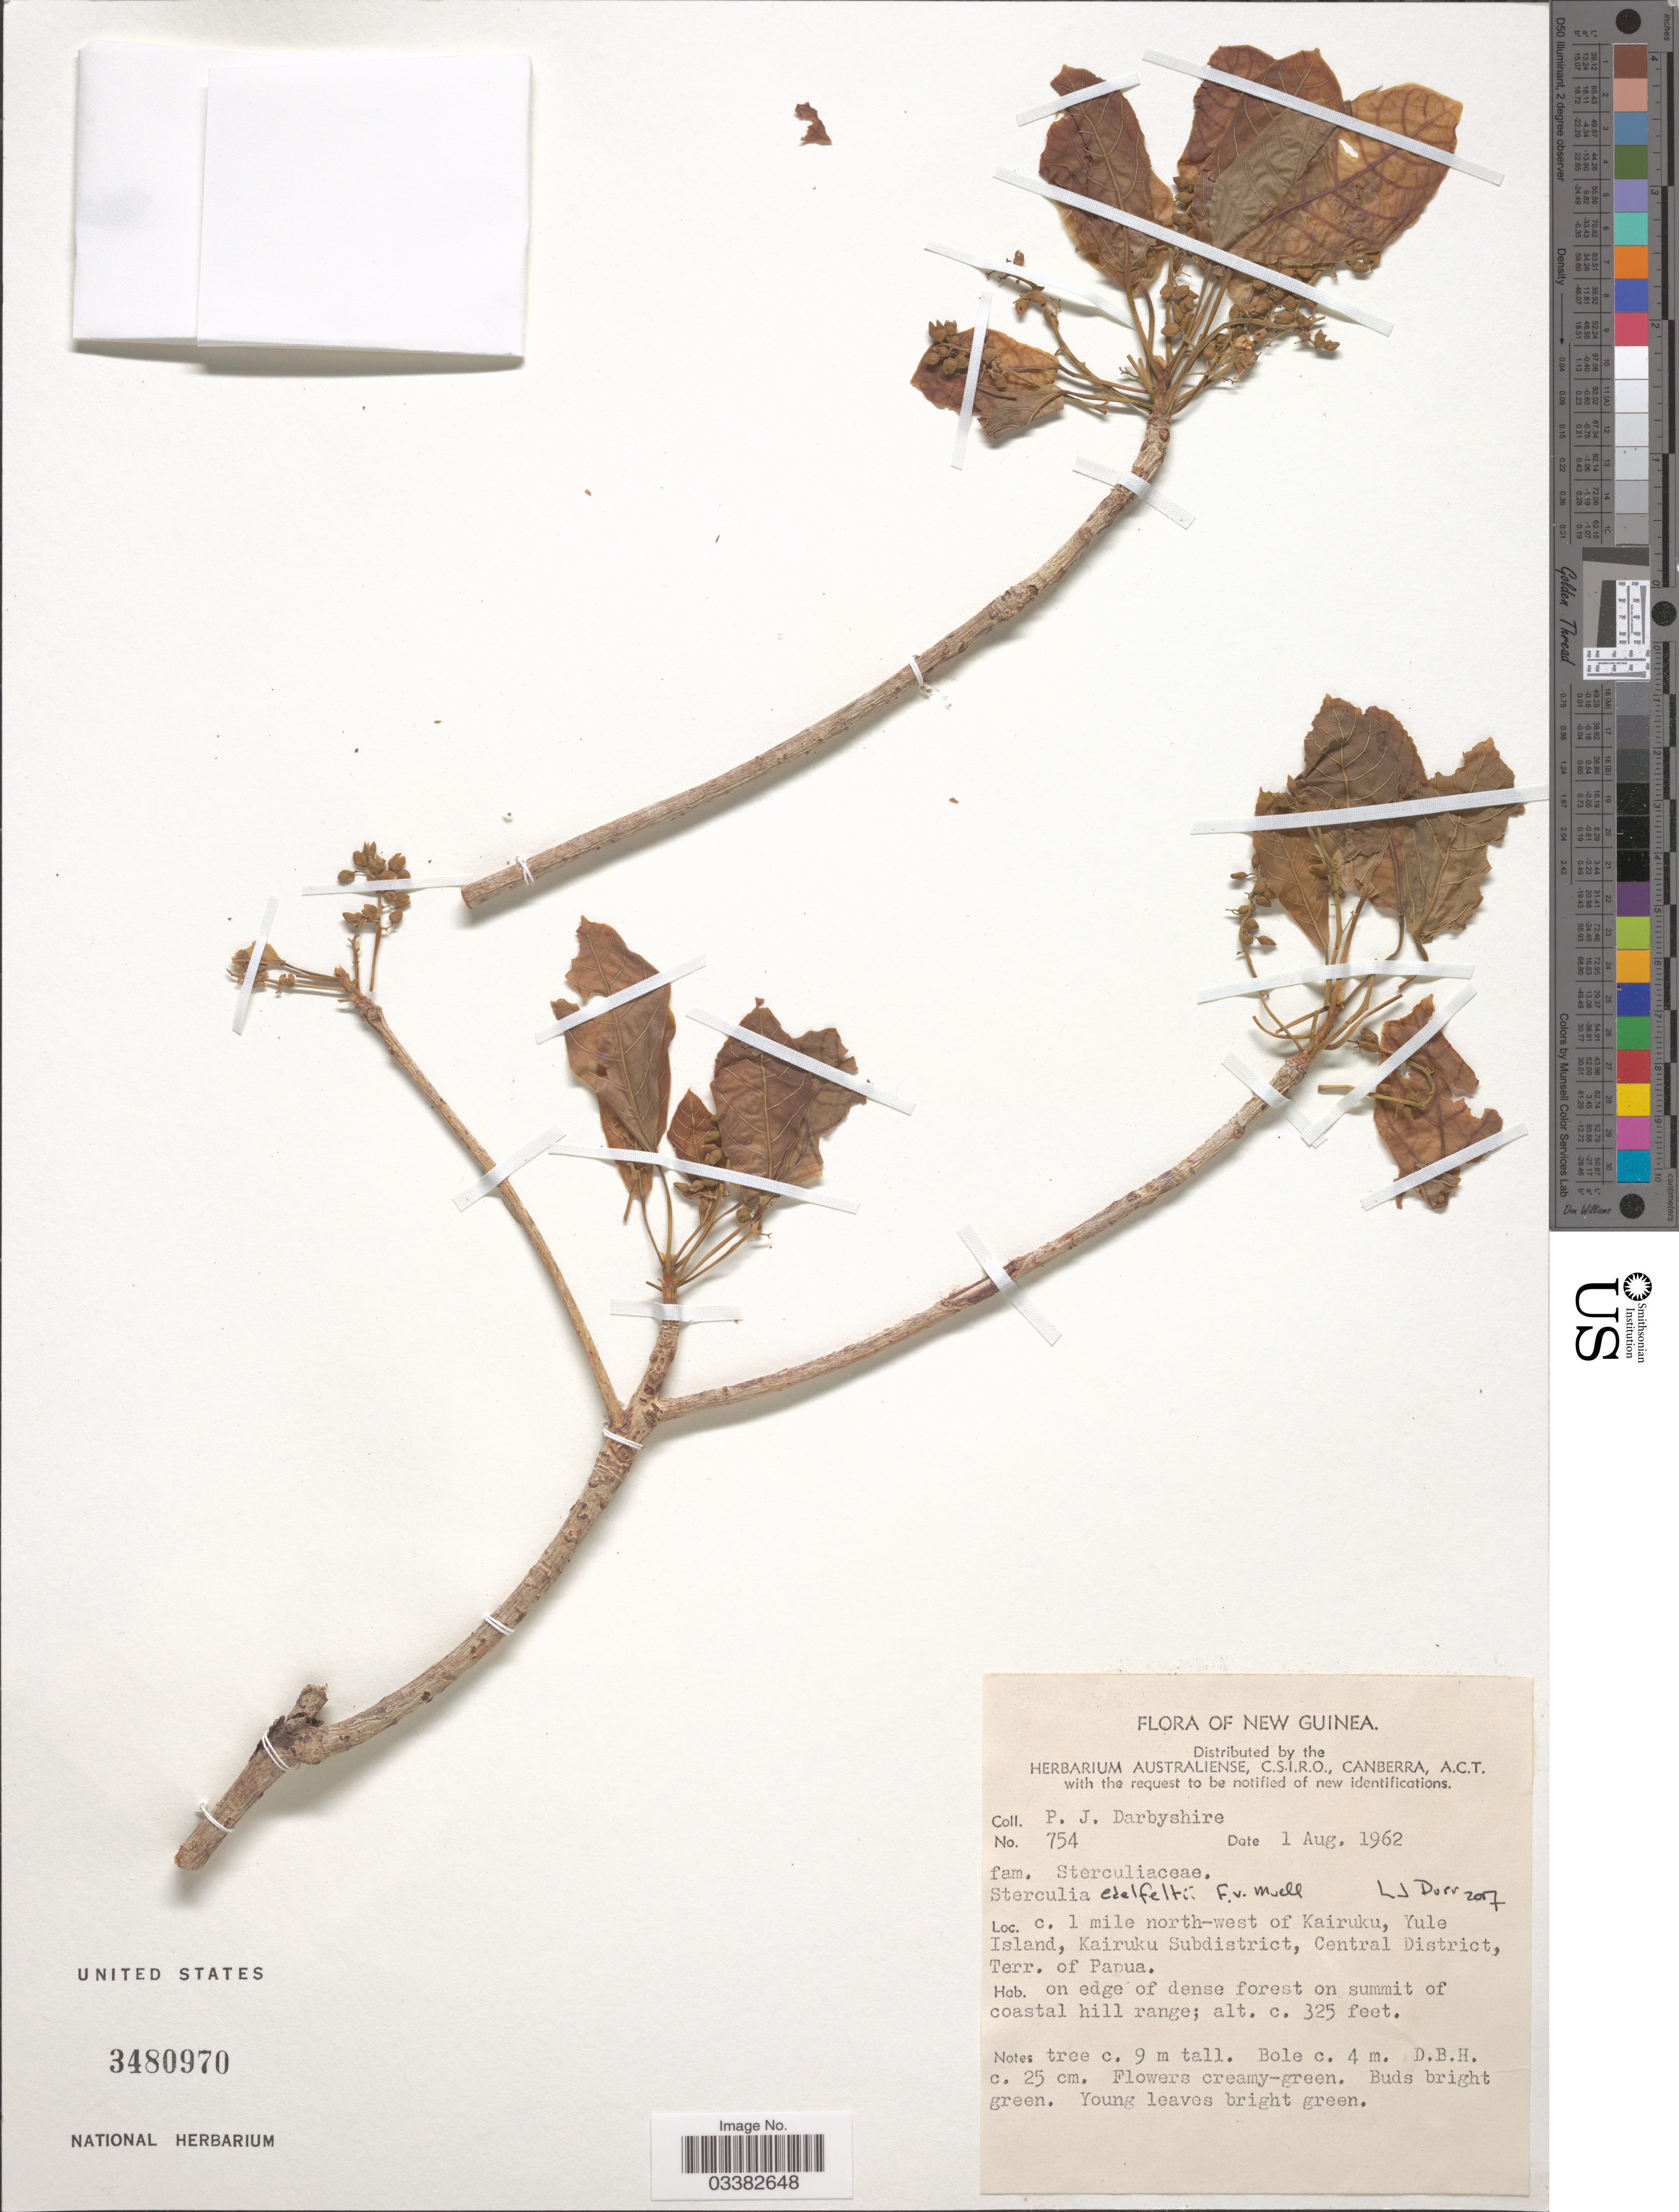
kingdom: Plantae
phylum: Tracheophyta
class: Magnoliopsida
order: Malvales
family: Malvaceae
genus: Sterculia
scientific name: Sterculia edelfeltii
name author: F. Muell.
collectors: P. Darbyshire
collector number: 754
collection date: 1962-08-01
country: Papua New Guinea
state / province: Central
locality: New Guinea. C. 1 mile north-west of Kairuku, Yule Island, Kairuku Subdistrict, Central District, Terr. of Papua. On edge of dense forest on summit of coastal hill range.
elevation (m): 99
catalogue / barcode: US 3480970